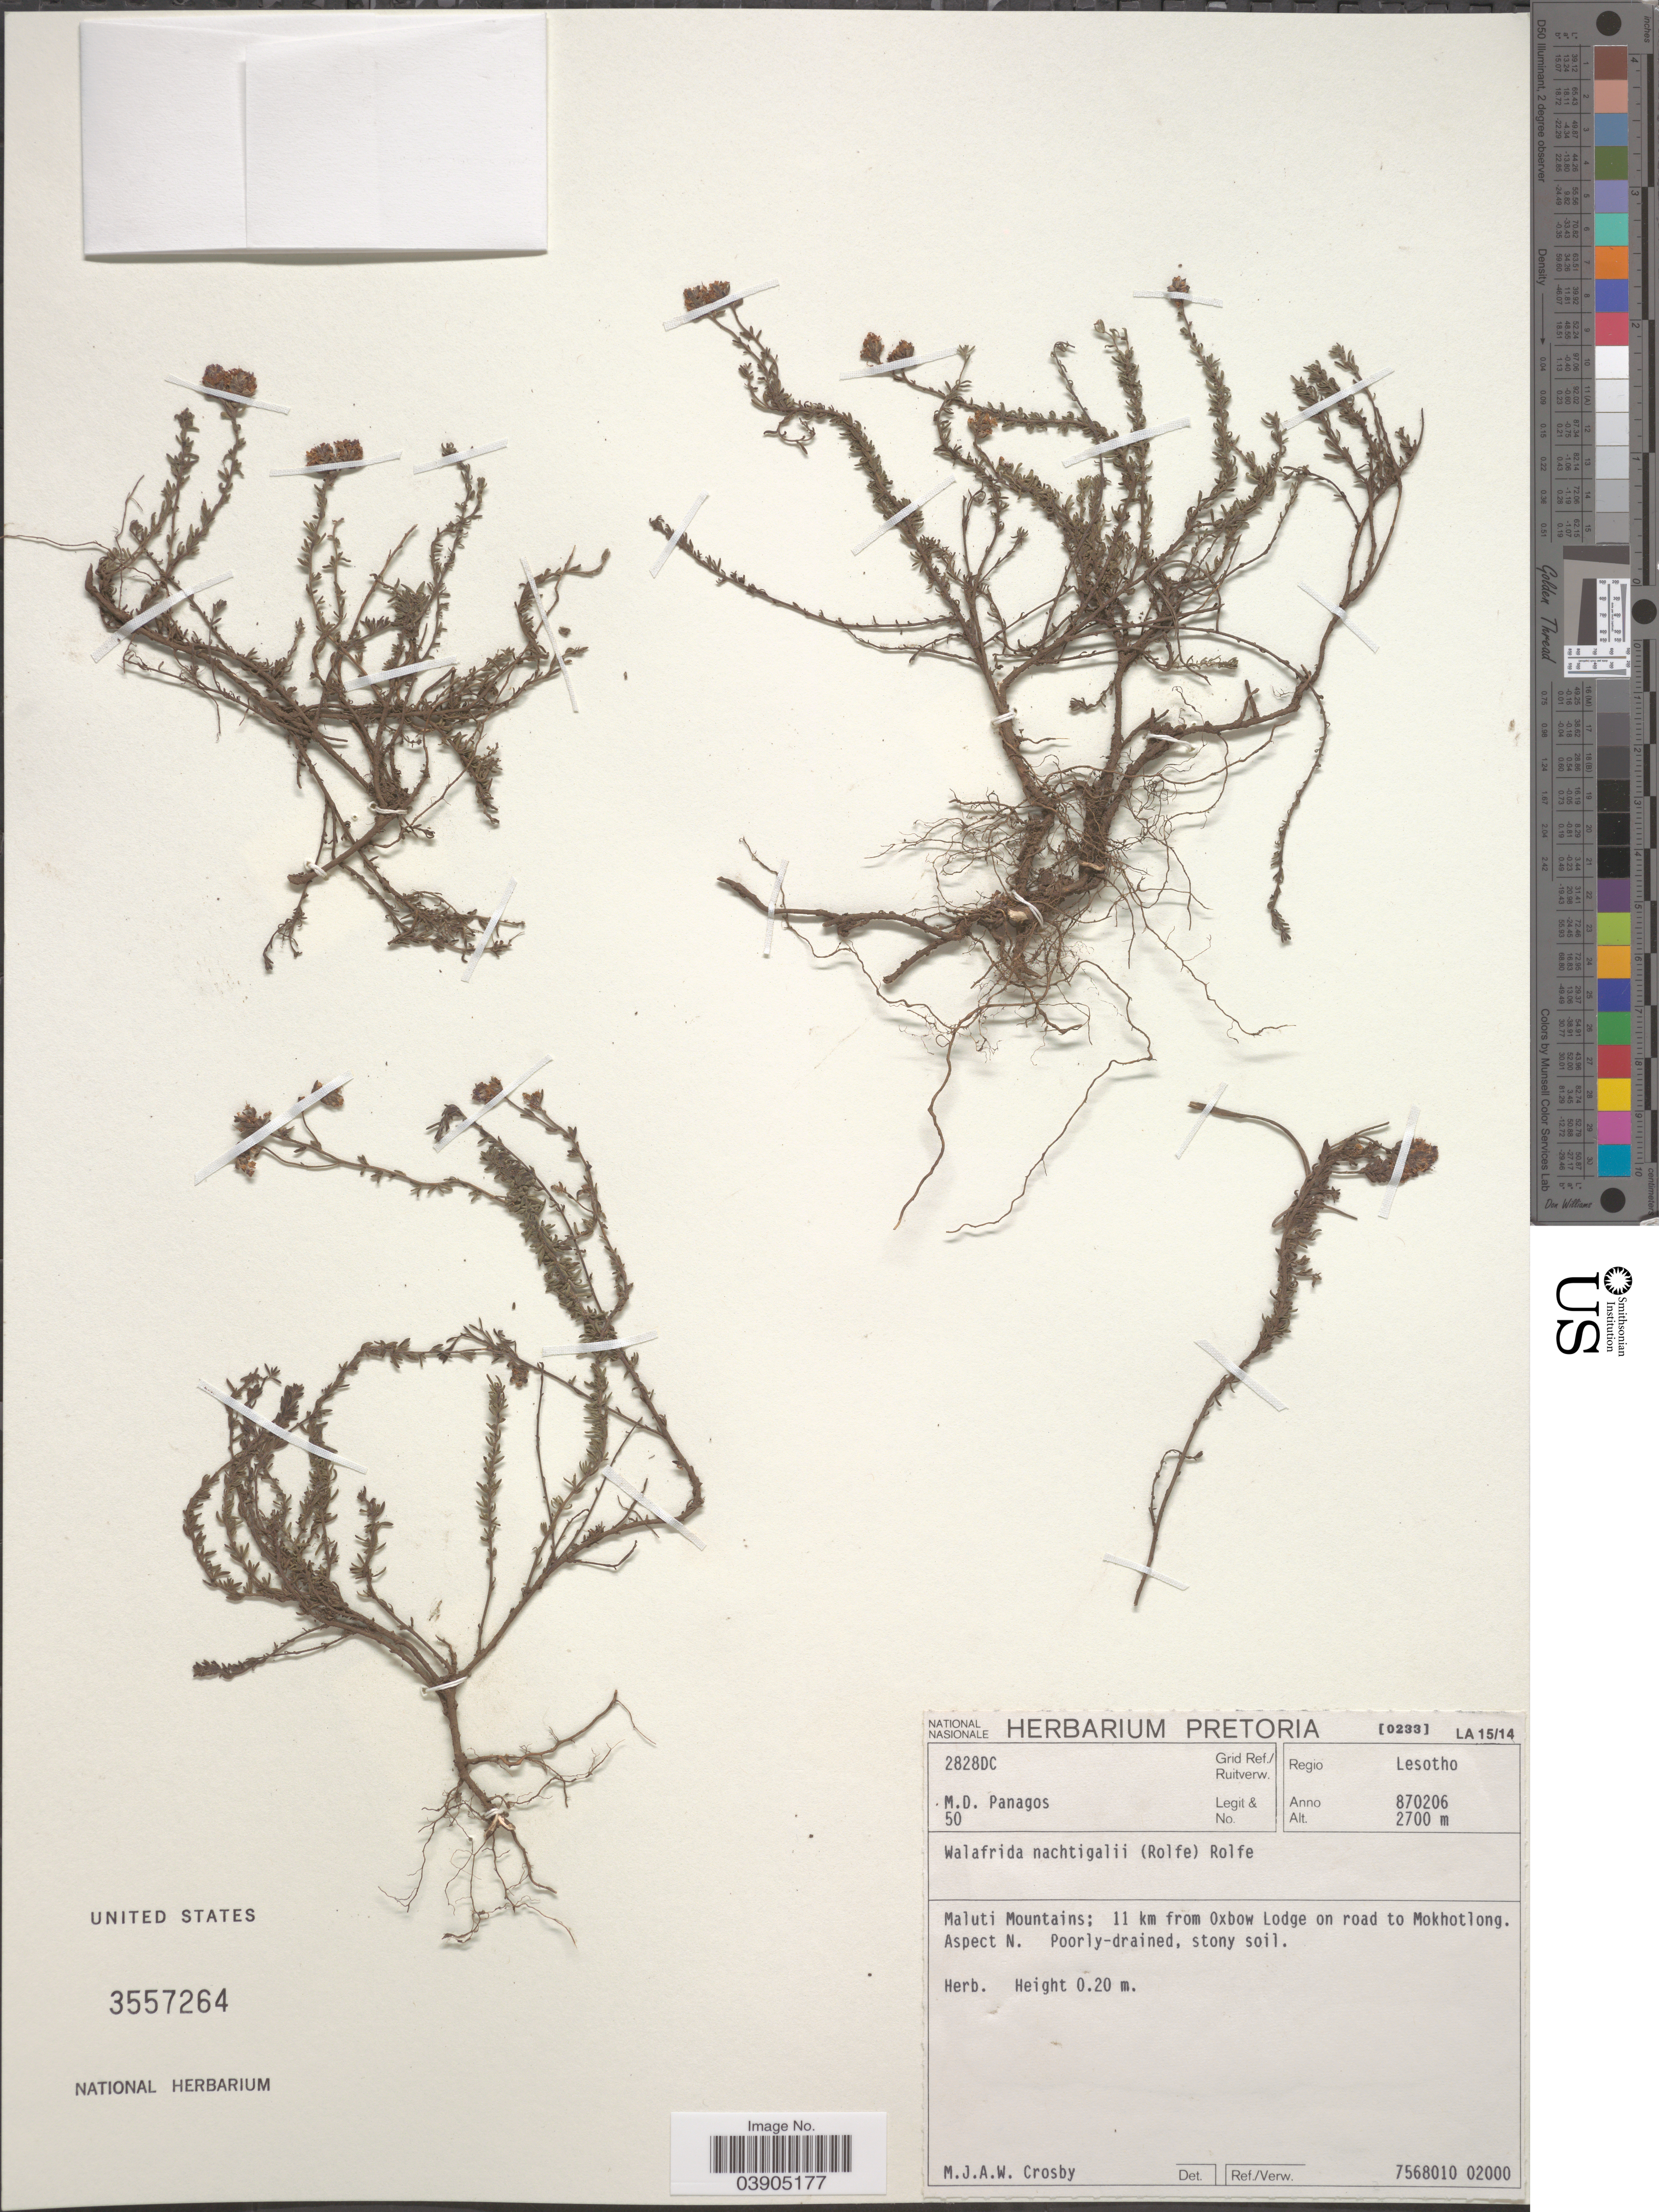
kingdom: Plantae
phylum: Tracheophyta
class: Magnoliopsida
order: Lamiales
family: Scrophulariaceae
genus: Selago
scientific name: Selago nachtigali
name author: Rolfe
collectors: M. Panagos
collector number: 50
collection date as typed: Transcribed d/m/y: 6/2/87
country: Lesotho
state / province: Mokhotlong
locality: Grid Ref./ Ruitverw. 2828DC. Regio Lesotho. Maluti Mountains: 11 km from Oxbow Lodge on road to Mokhotlong. Aspect N.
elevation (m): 2700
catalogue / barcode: US 3557264